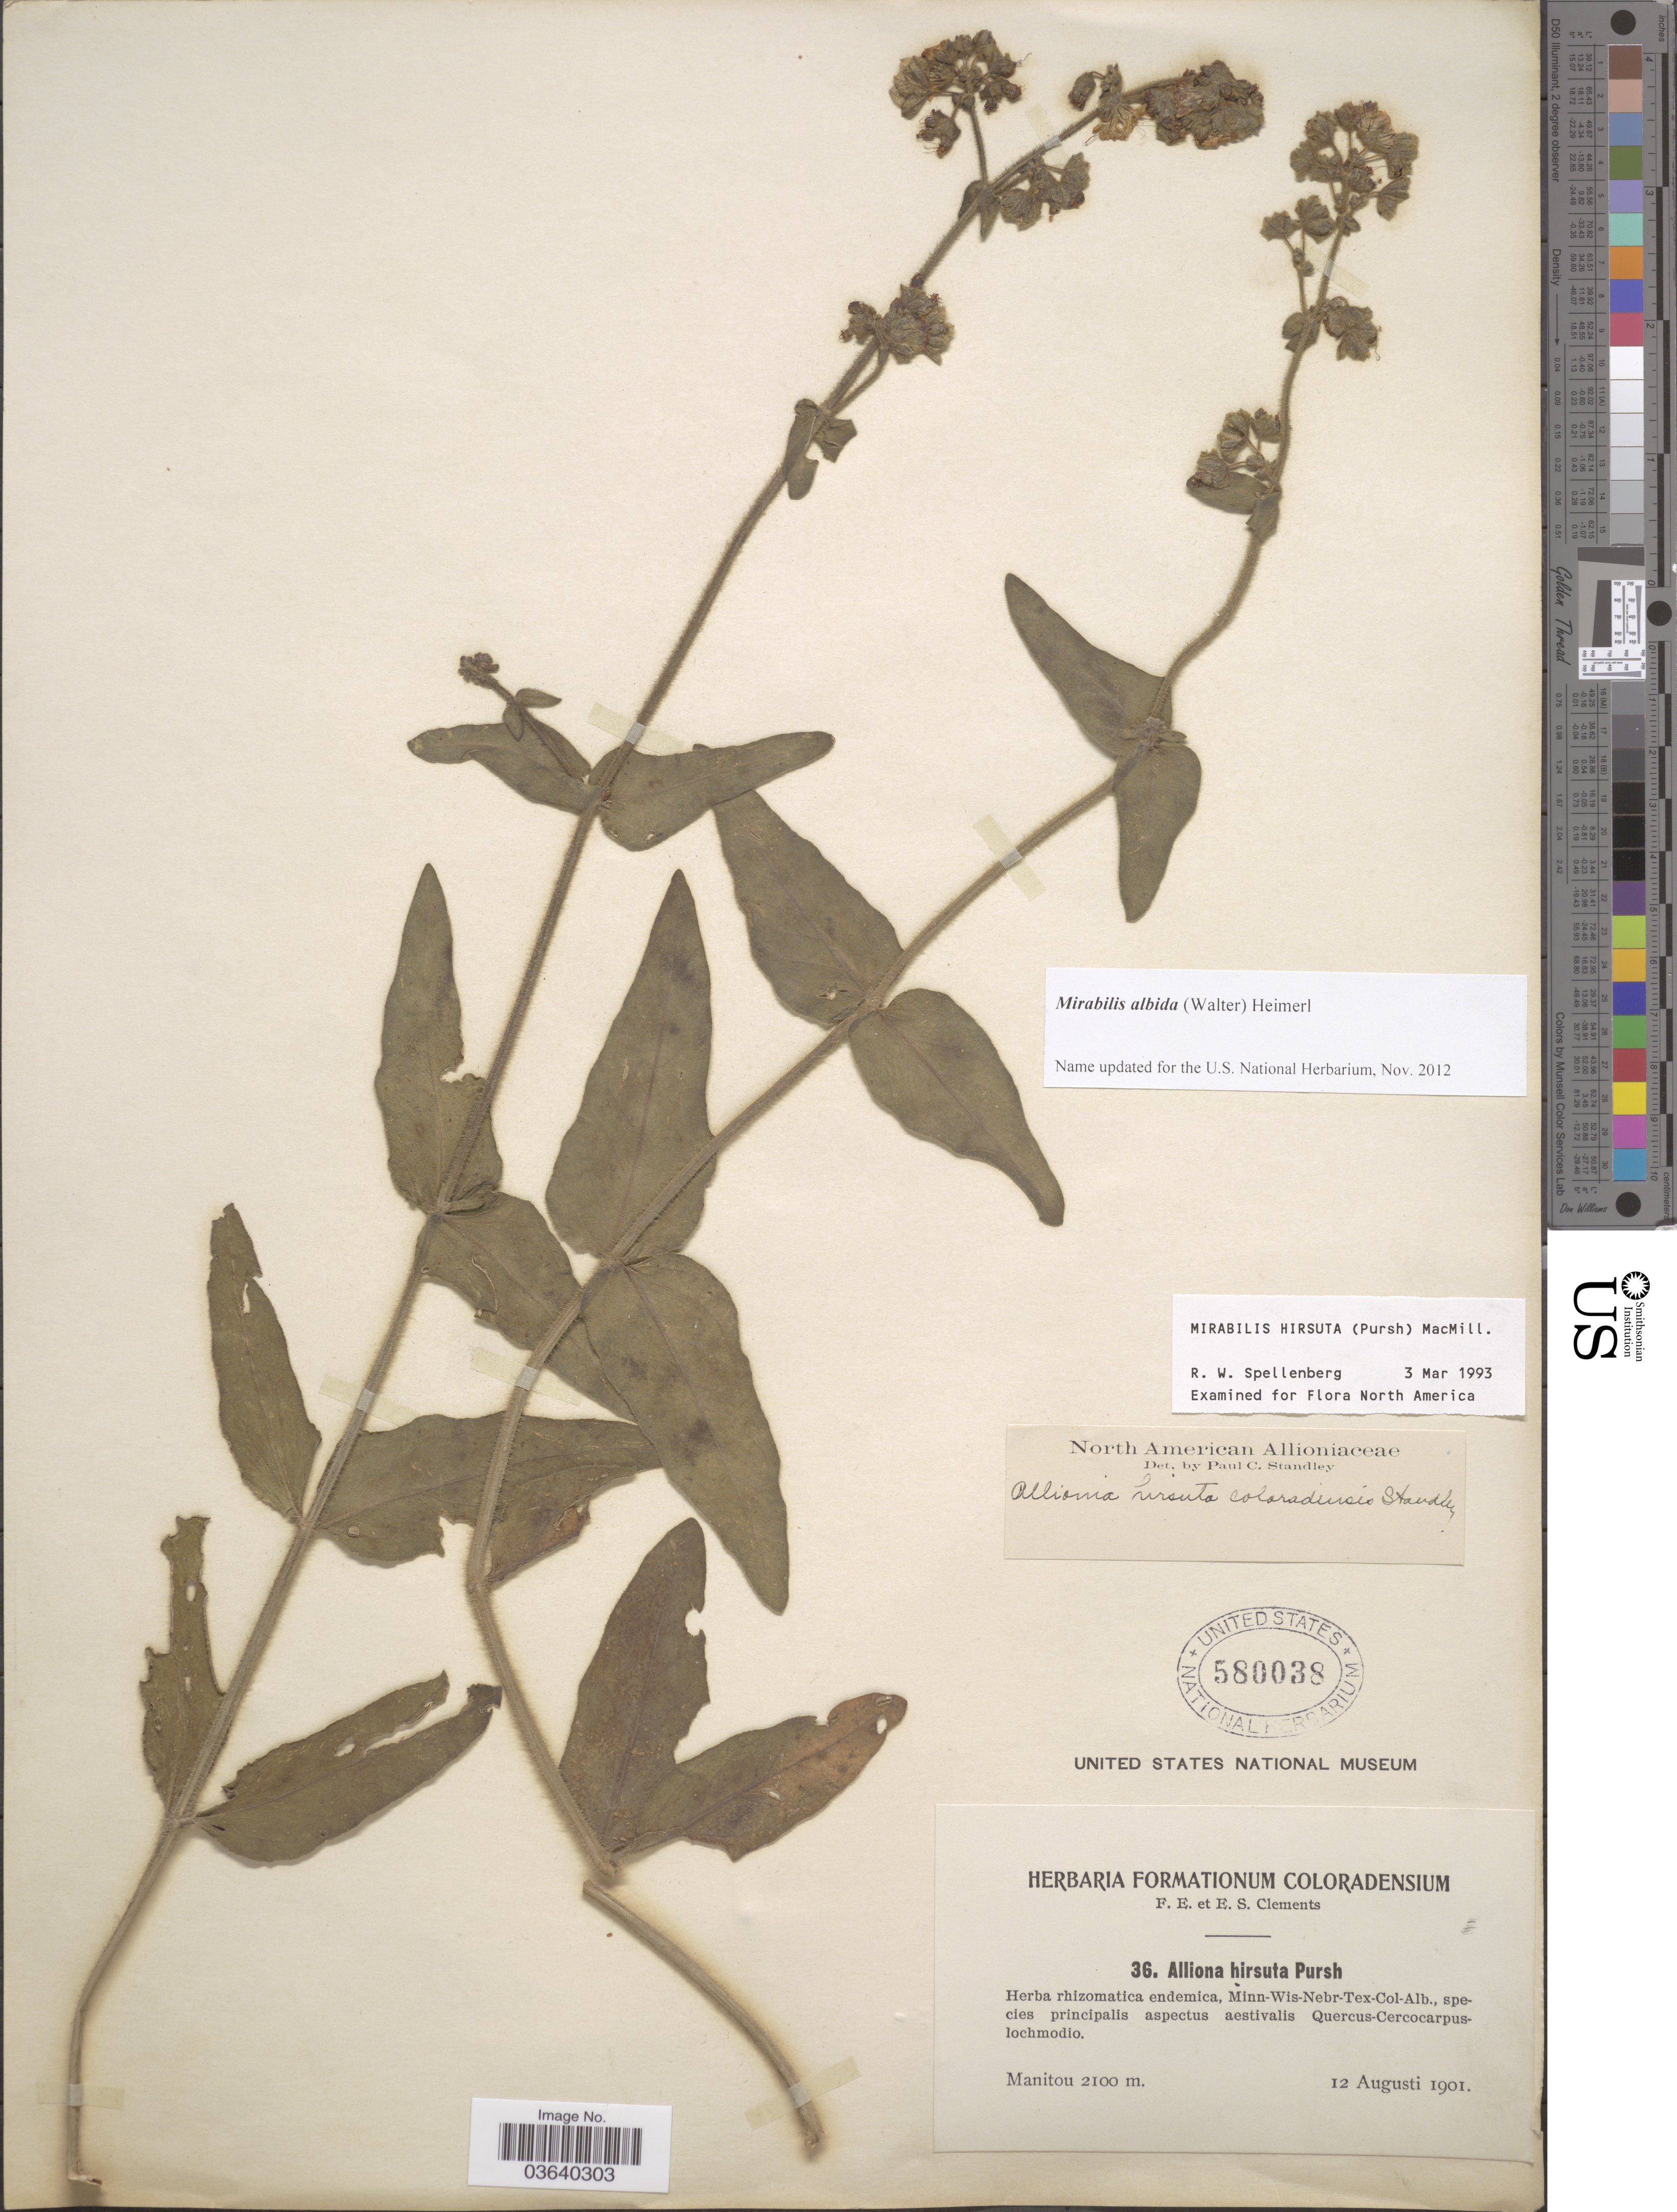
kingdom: Plantae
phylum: Tracheophyta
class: Magnoliopsida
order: Caryophyllales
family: Nyctaginaceae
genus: Mirabilis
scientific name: Mirabilis albida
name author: (Walter) Heimerl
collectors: F. E. Clements & E. S. Clements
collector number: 36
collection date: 1901-08-12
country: United States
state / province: Colorado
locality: Manitou.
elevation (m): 2100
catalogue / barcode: US 580038